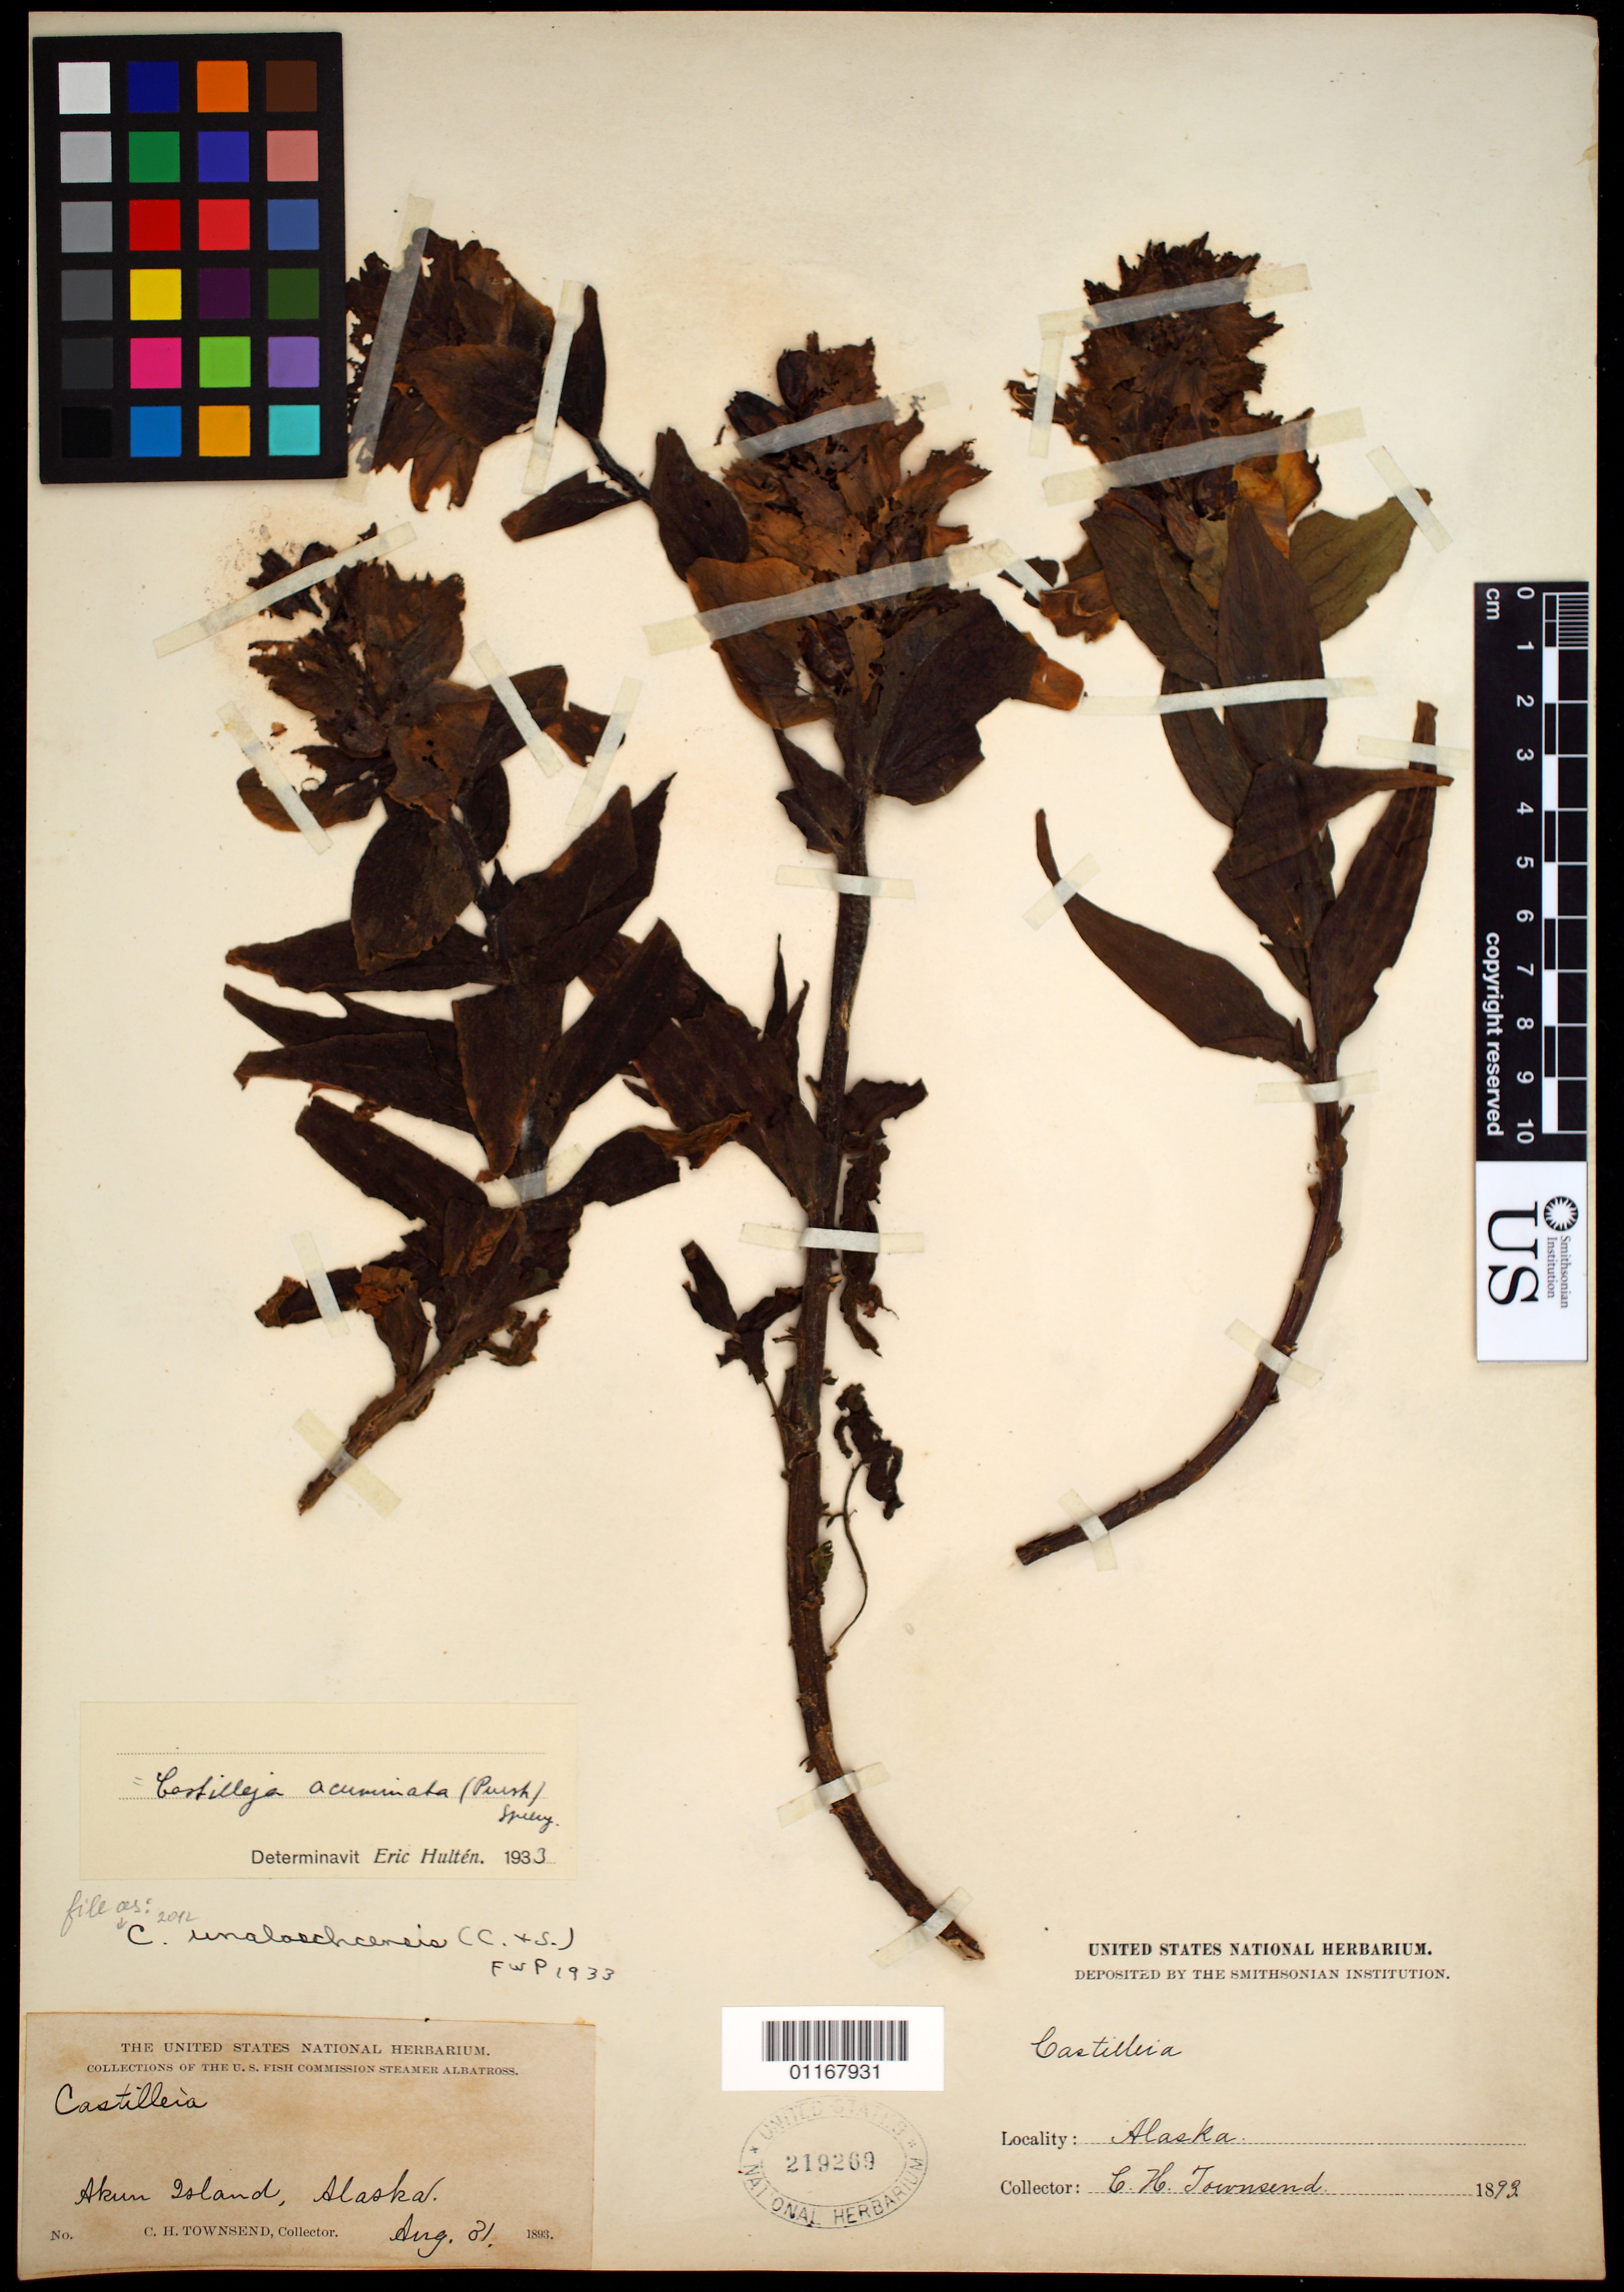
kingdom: Plantae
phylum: Tracheophyta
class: Magnoliopsida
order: Lamiales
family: Orobanchaceae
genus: Castilleja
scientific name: Castilleja unalaschcensis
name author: (Cham. & Schltdl.) Malte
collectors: C. H. Townsend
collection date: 1893-08-31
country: United States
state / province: Alaska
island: Akun Island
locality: Akun Island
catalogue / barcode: US 219269